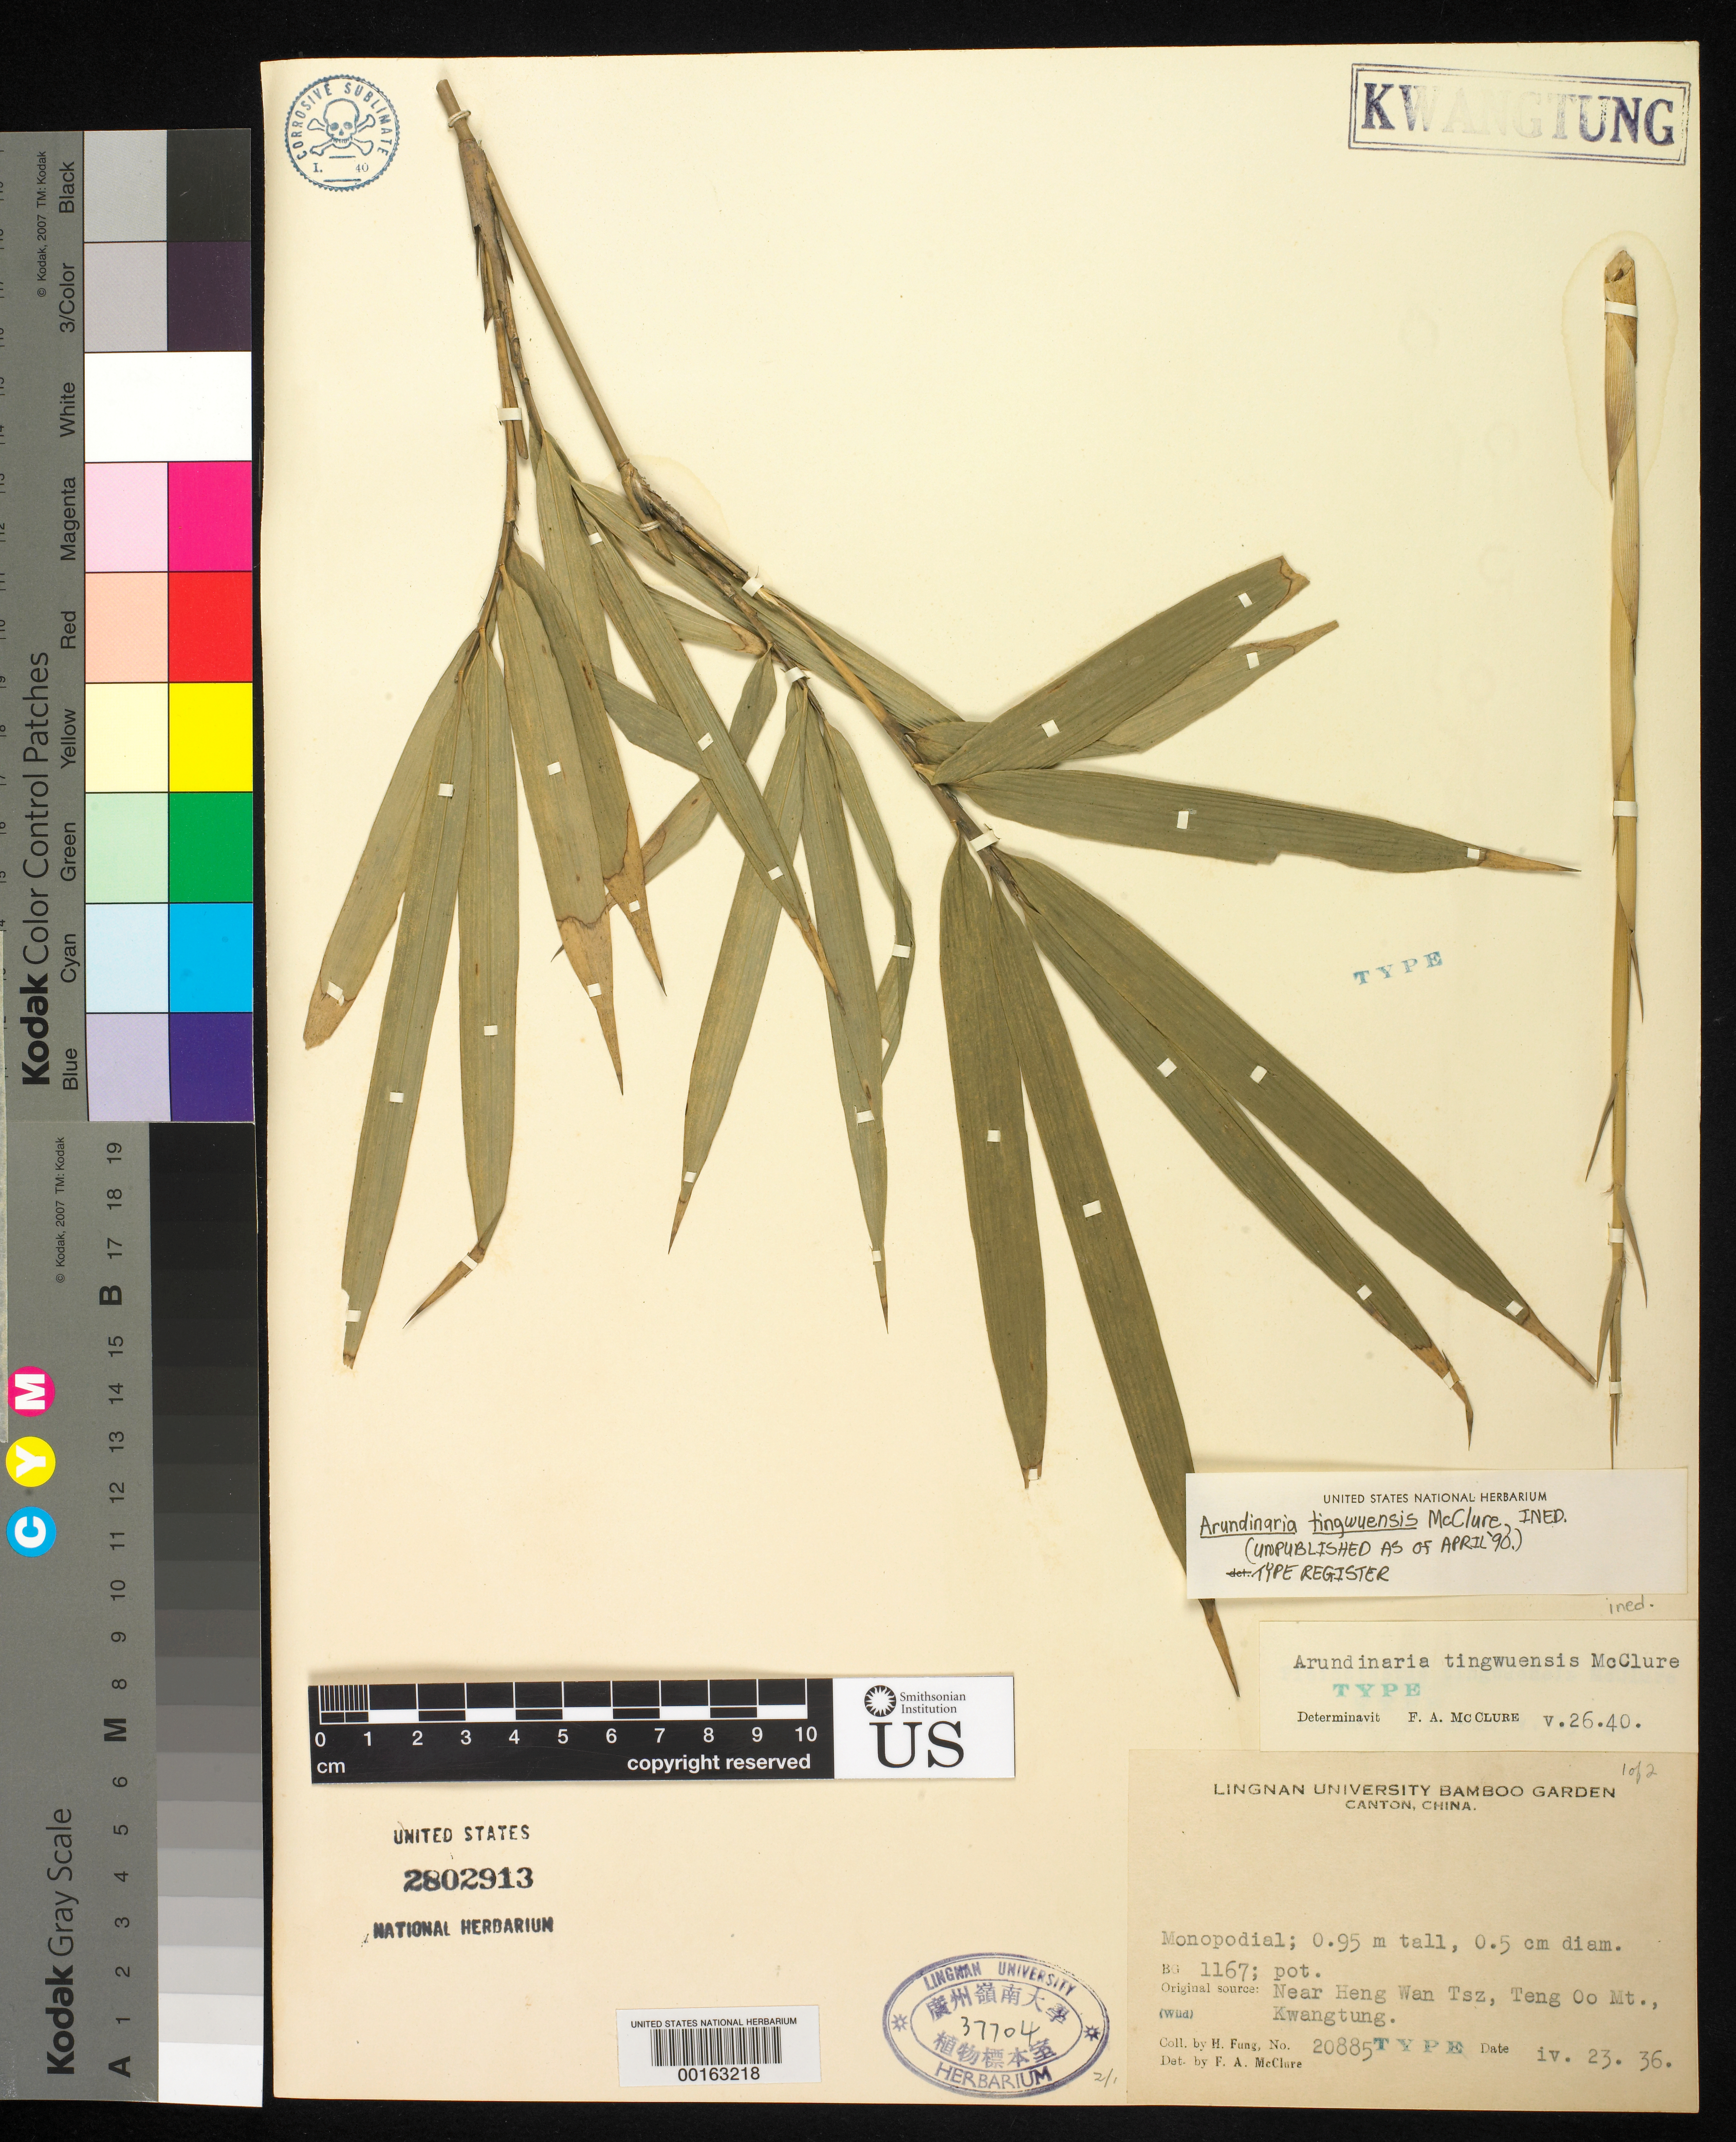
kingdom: Plantae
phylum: Tracheophyta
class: Liliopsida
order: Poales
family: Poaceae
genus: Arundinaria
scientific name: Arundinaria sp.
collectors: H. L. Fung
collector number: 20885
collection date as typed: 23 Apr 1936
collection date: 1936-04-23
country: China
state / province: Guangdong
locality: Near heng wan tsz, teng oo mt.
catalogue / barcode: US 2802913